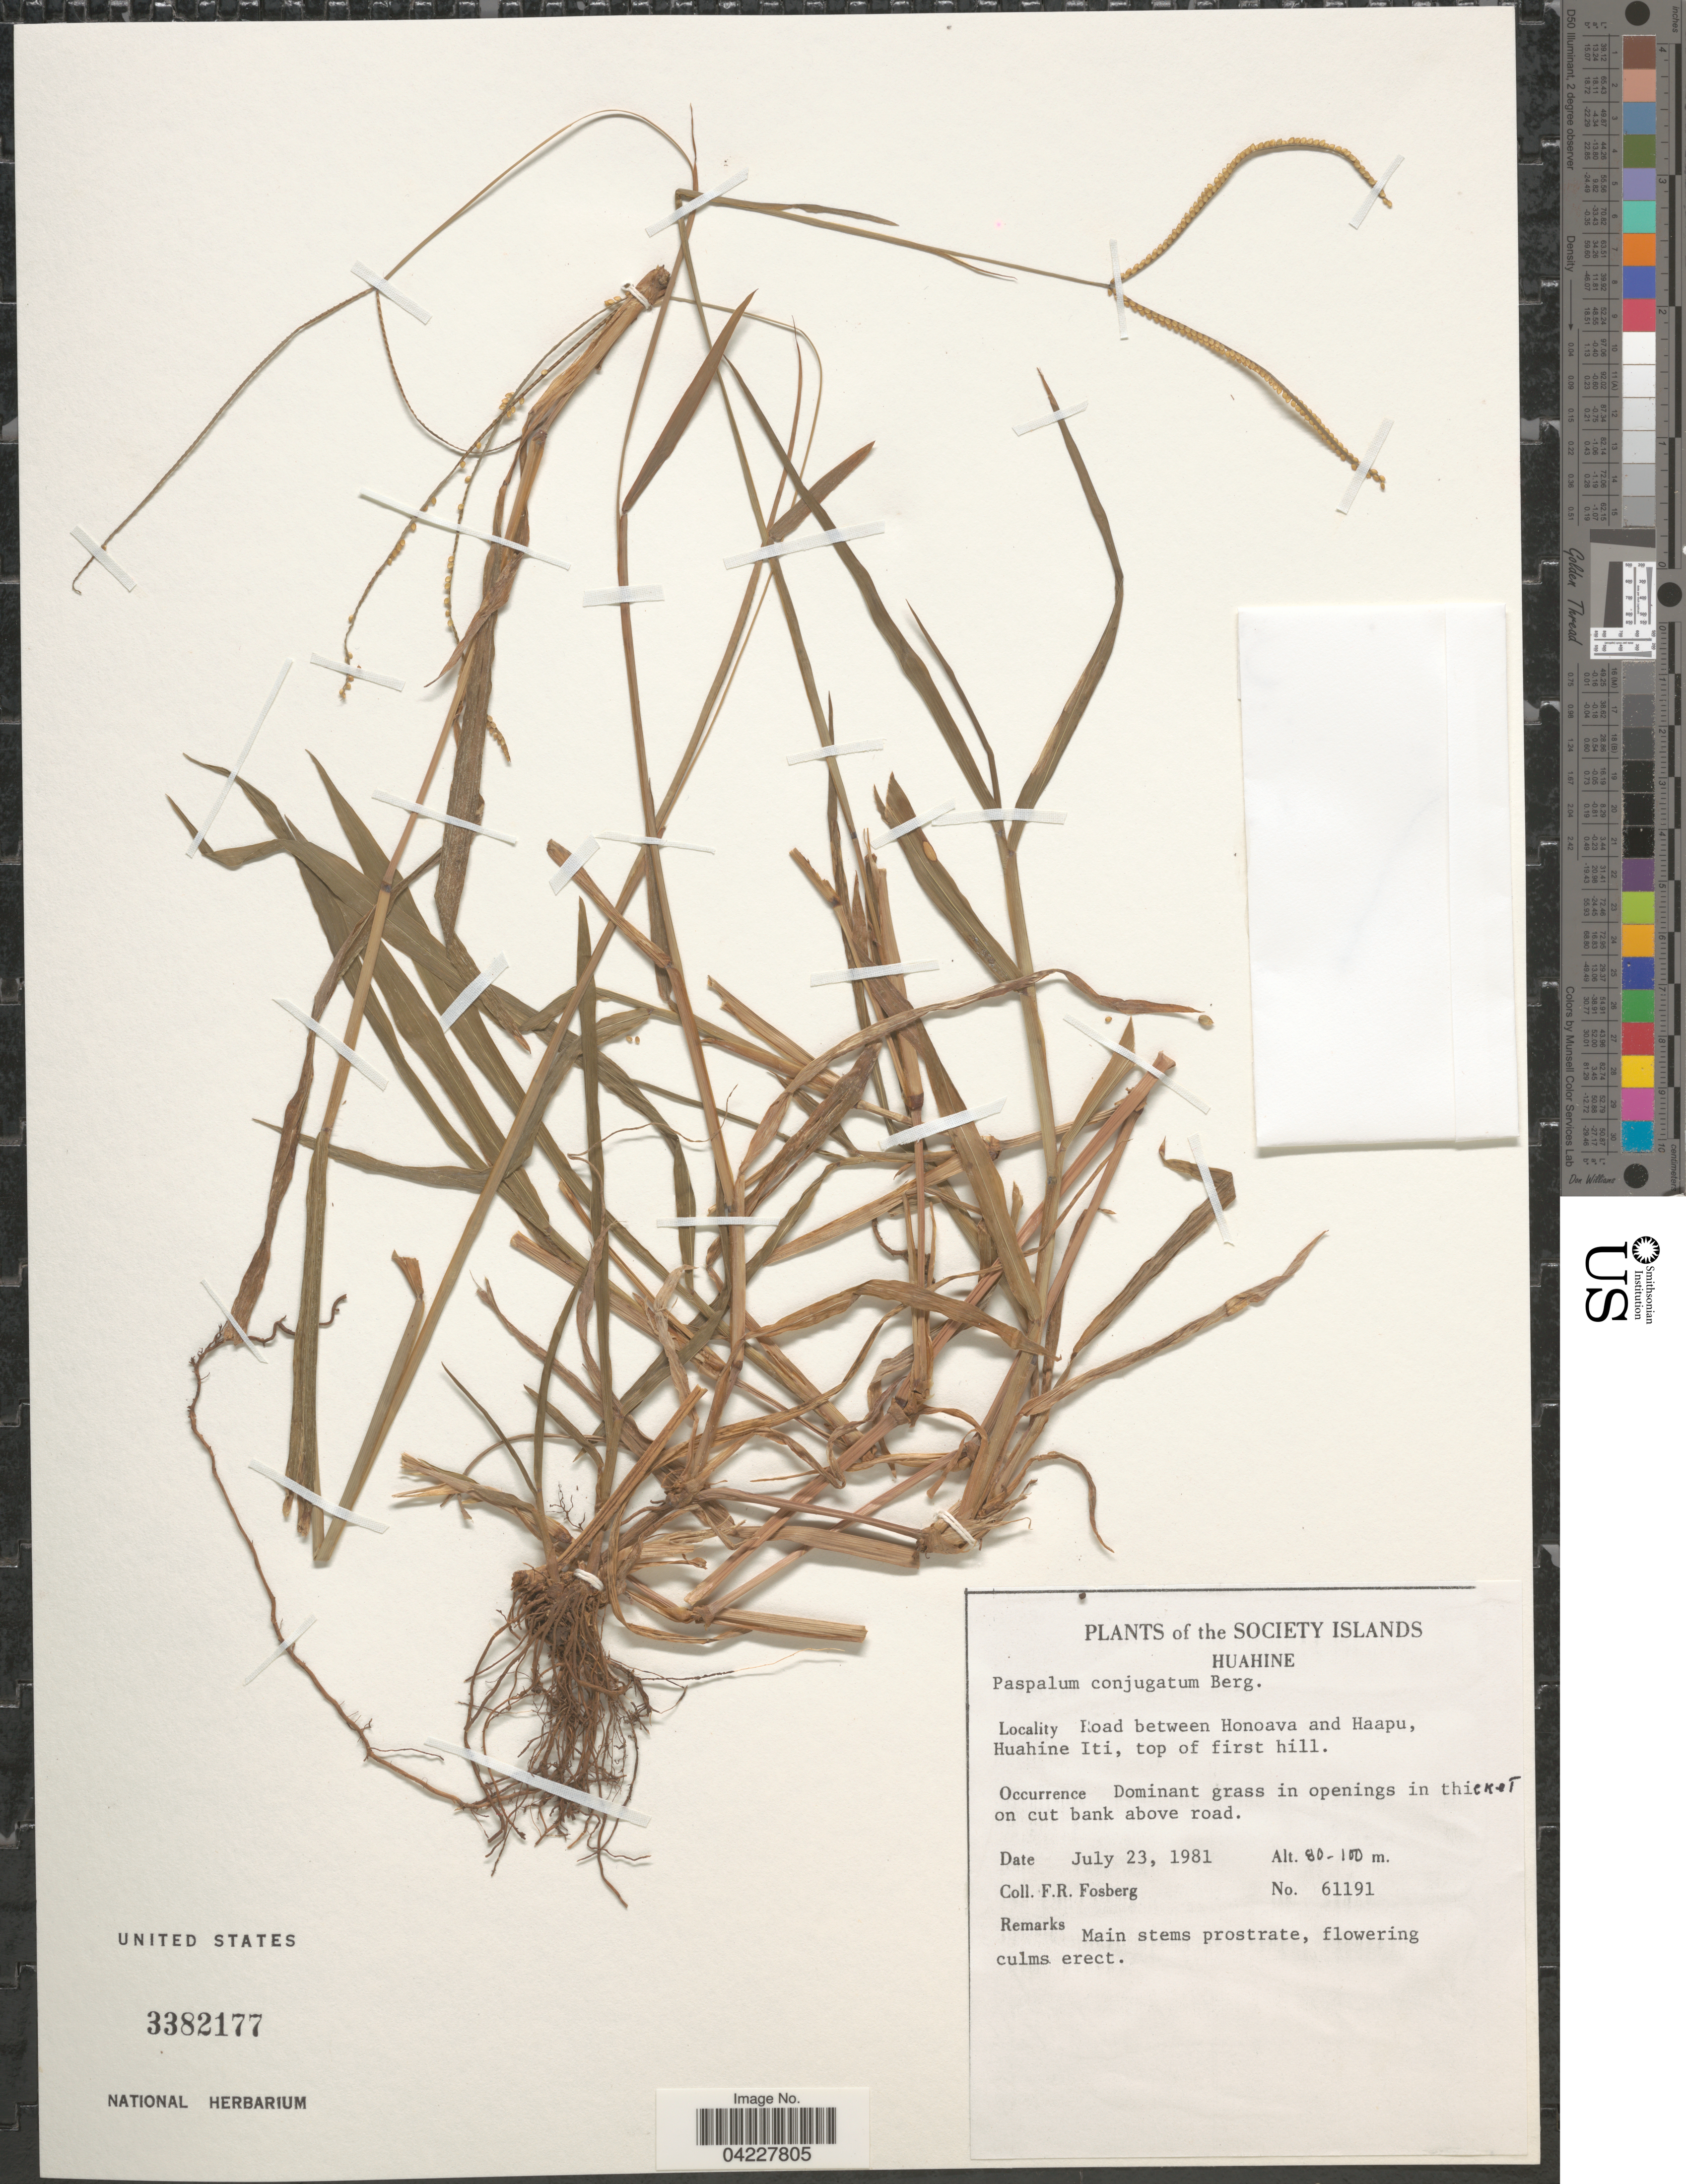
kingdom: Plantae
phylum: Tracheophyta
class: Liliopsida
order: Poales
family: Poaceae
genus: Paspalum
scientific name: Paspalum conjugatum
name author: P.J. Bergius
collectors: F. R. Fosberg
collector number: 61191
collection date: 1981-07-23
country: French Polynesia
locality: The Society Islands. Huahine. Road between Honoava and Haapu, Huahine Iti, top of first hill.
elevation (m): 80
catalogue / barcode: US 3382177